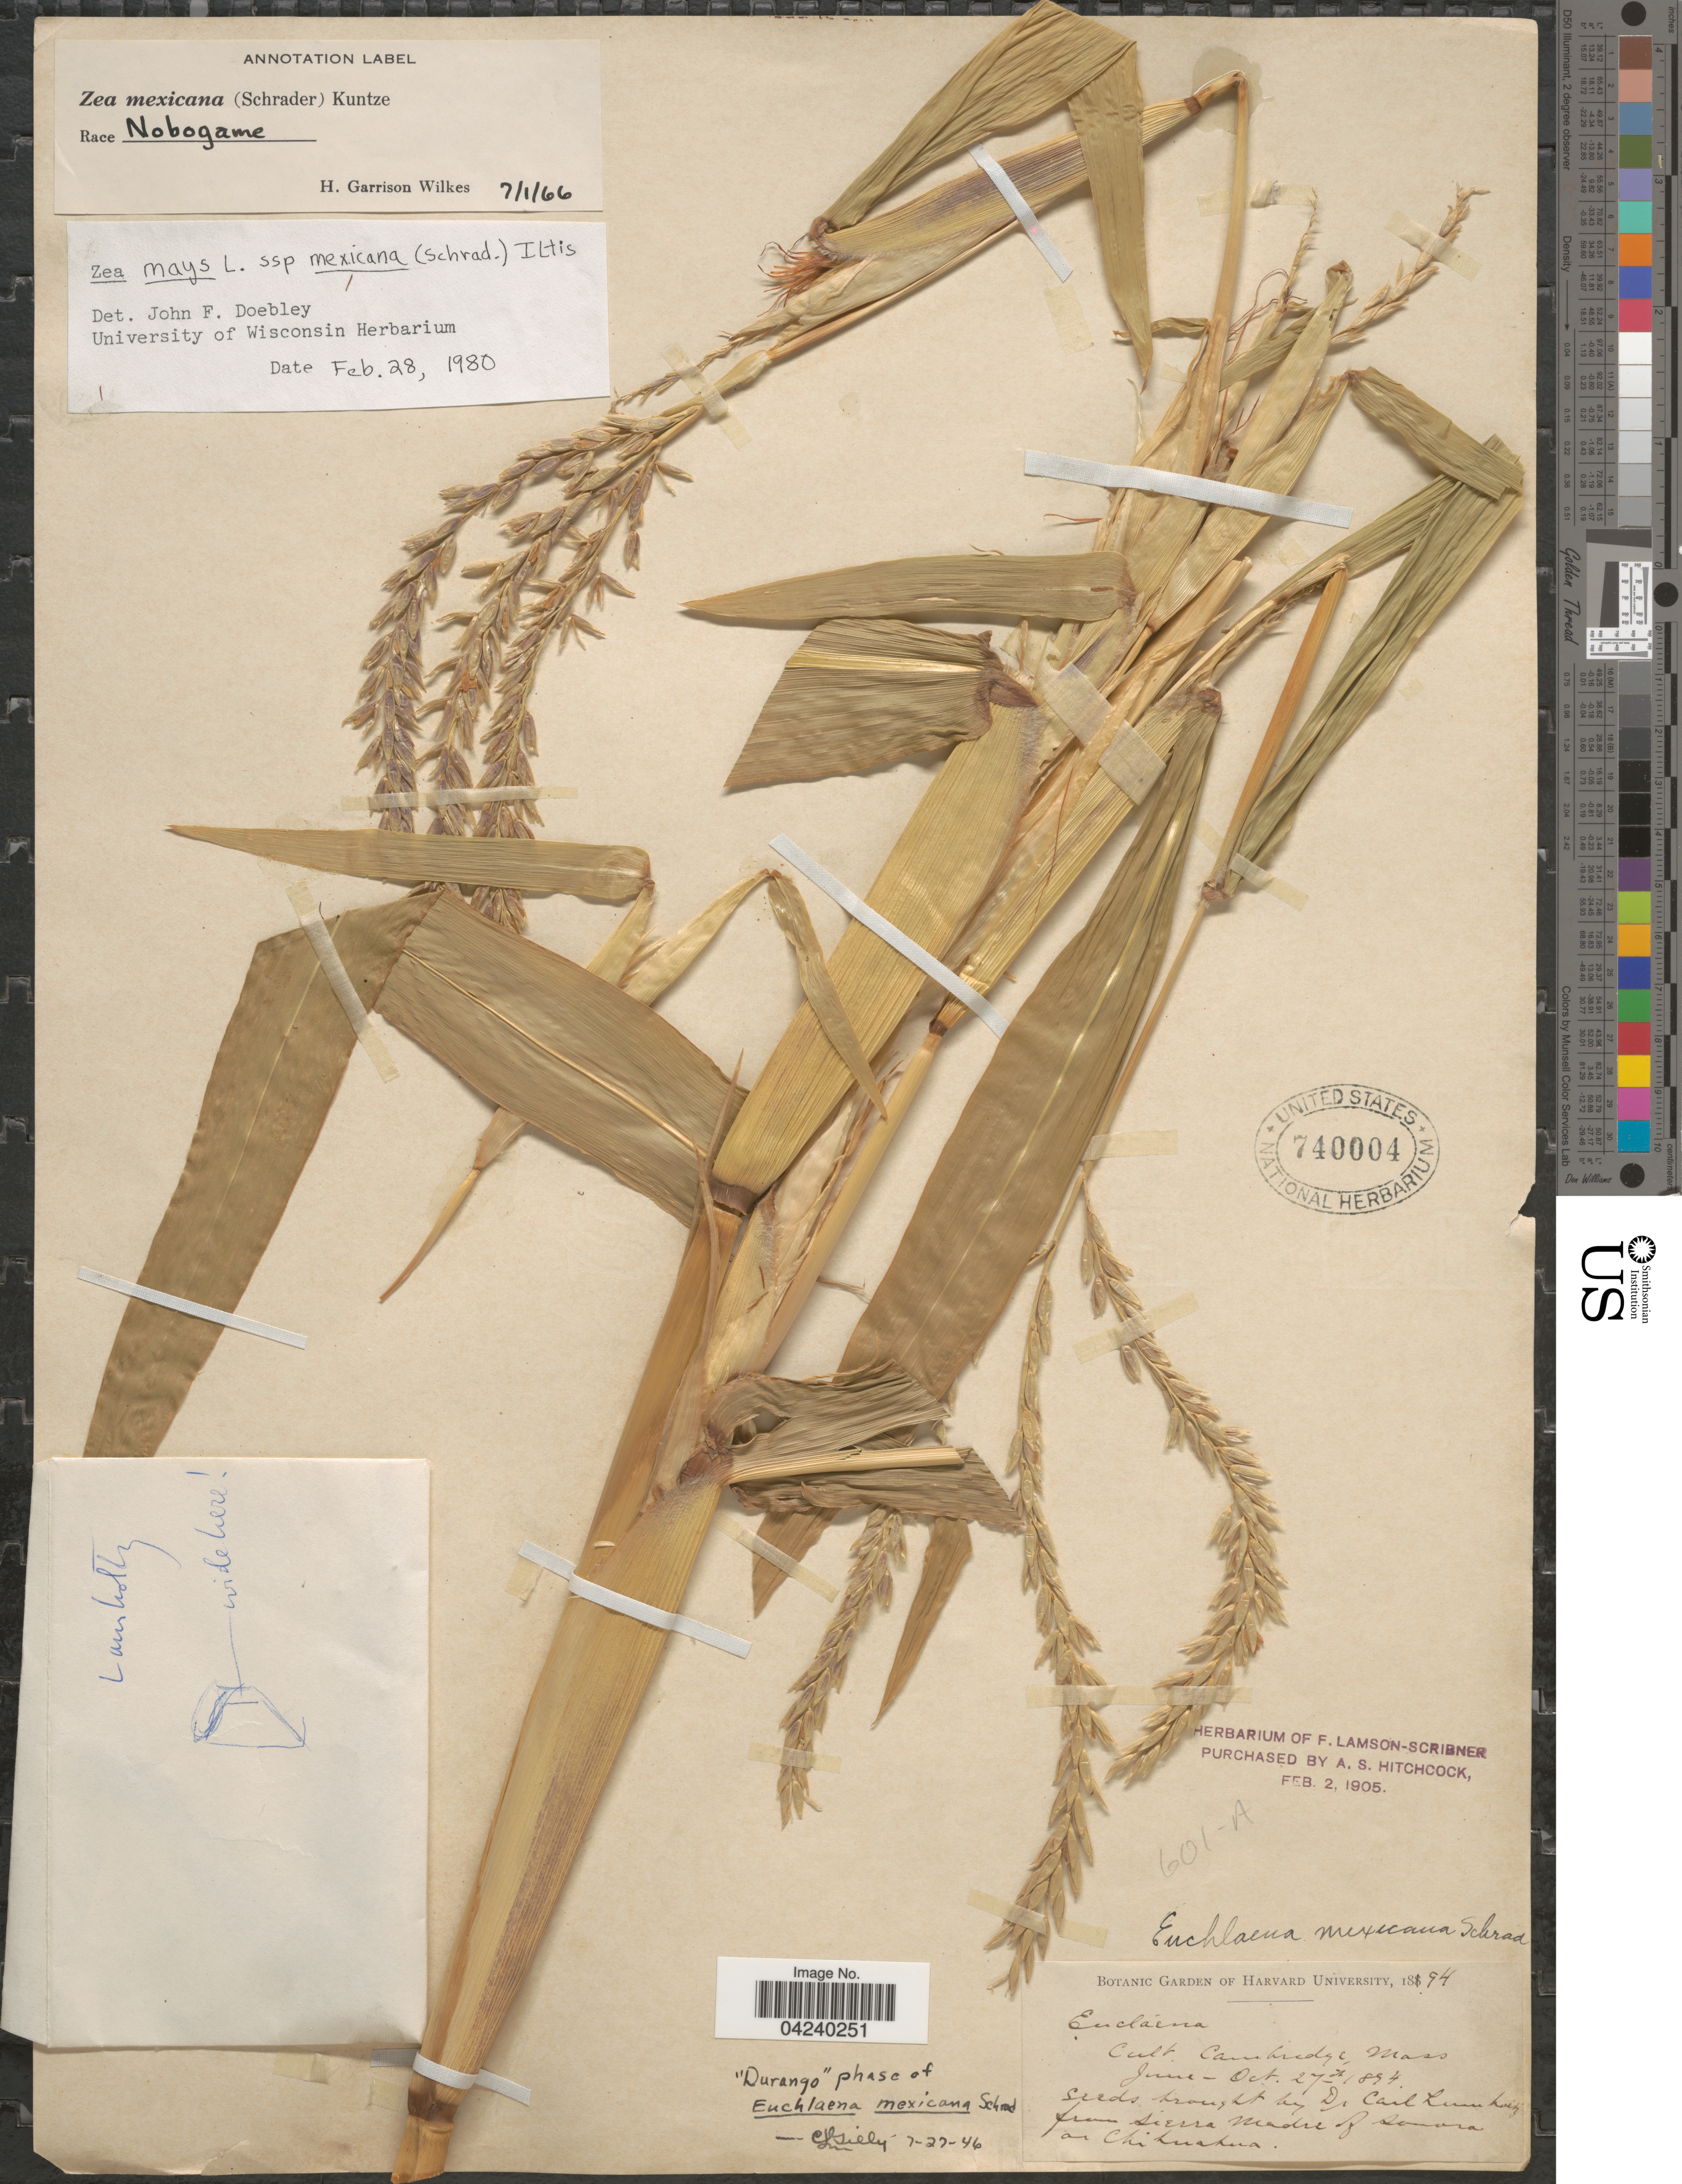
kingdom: Plantae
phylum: Tracheophyta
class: Liliopsida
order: Poales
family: Poaceae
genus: Zea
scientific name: Zea mays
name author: L.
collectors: C. Lumholtz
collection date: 1894-06/1894-10-27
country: United States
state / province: Massachusetts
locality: Cambridge.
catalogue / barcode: US 740004